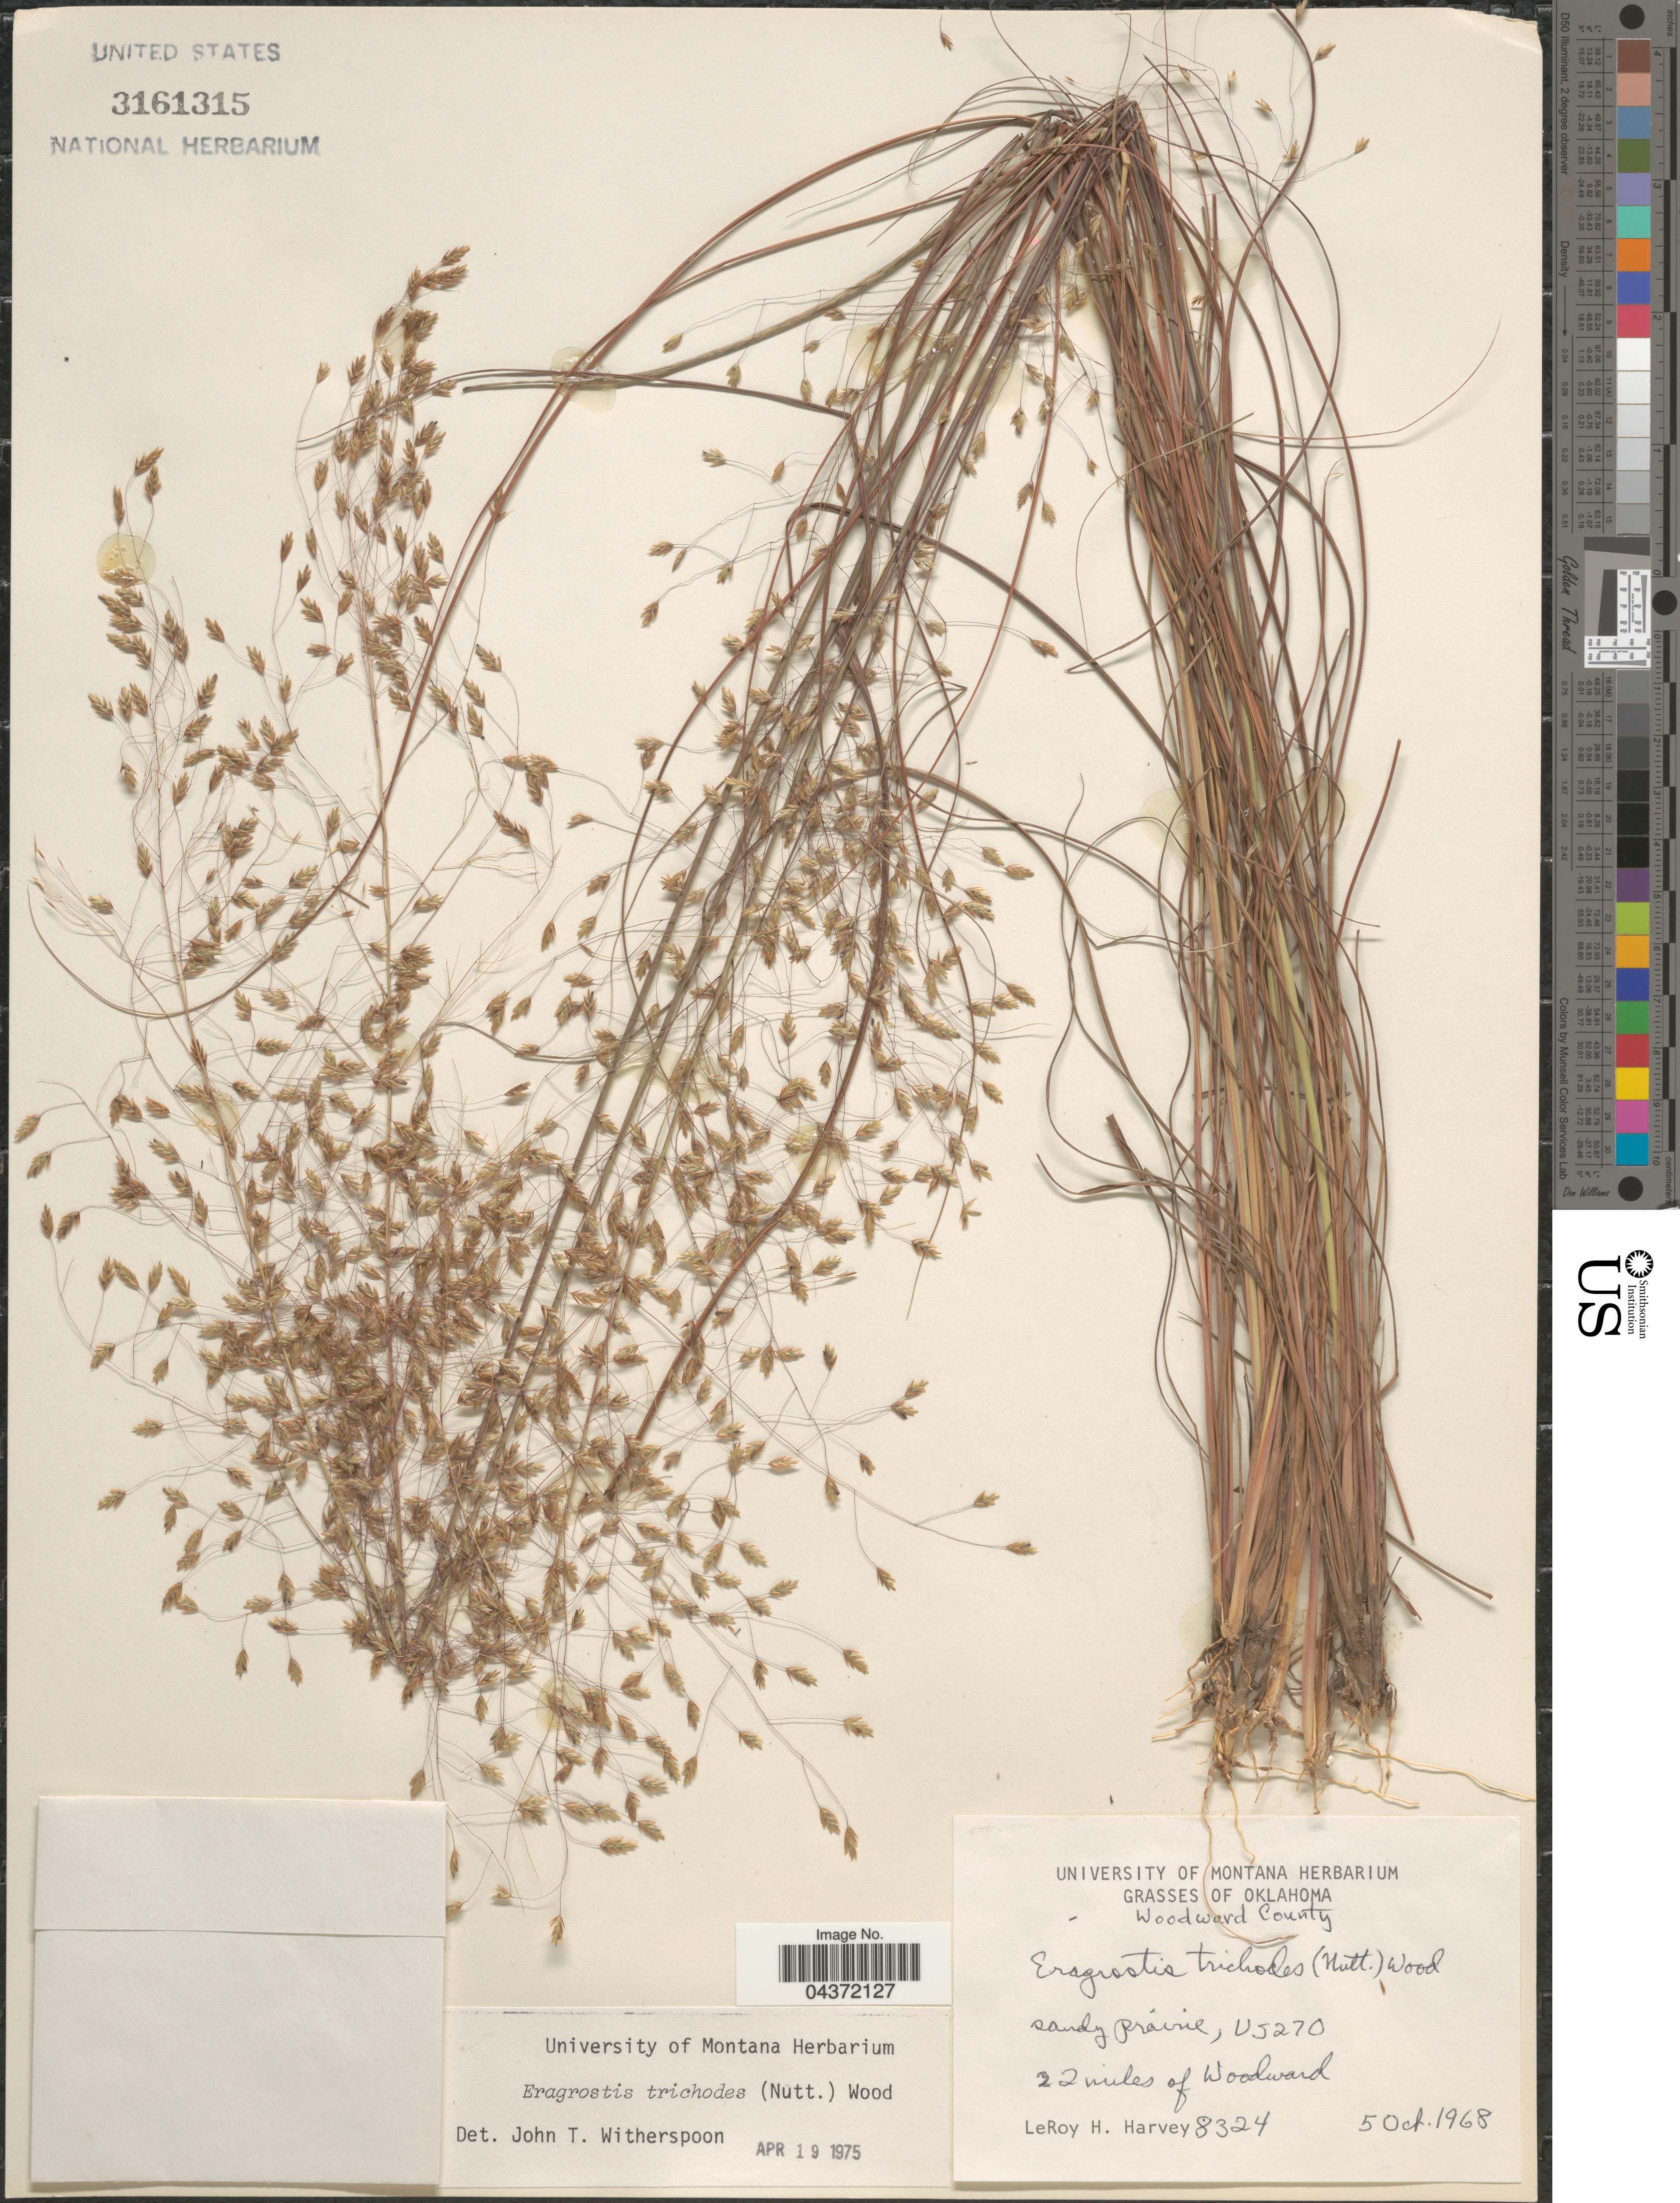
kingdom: Plantae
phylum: Tracheophyta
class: Liliopsida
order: Poales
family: Poaceae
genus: Eragrostis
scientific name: Eragrostis trichodes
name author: (Nutt.) Alph. Wood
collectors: L. H. Harvey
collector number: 8324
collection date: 1968-10-05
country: United States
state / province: Oklahoma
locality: Woodward County. Sandy prairie, US270. 22 miles of Woodward.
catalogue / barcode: US 3161315